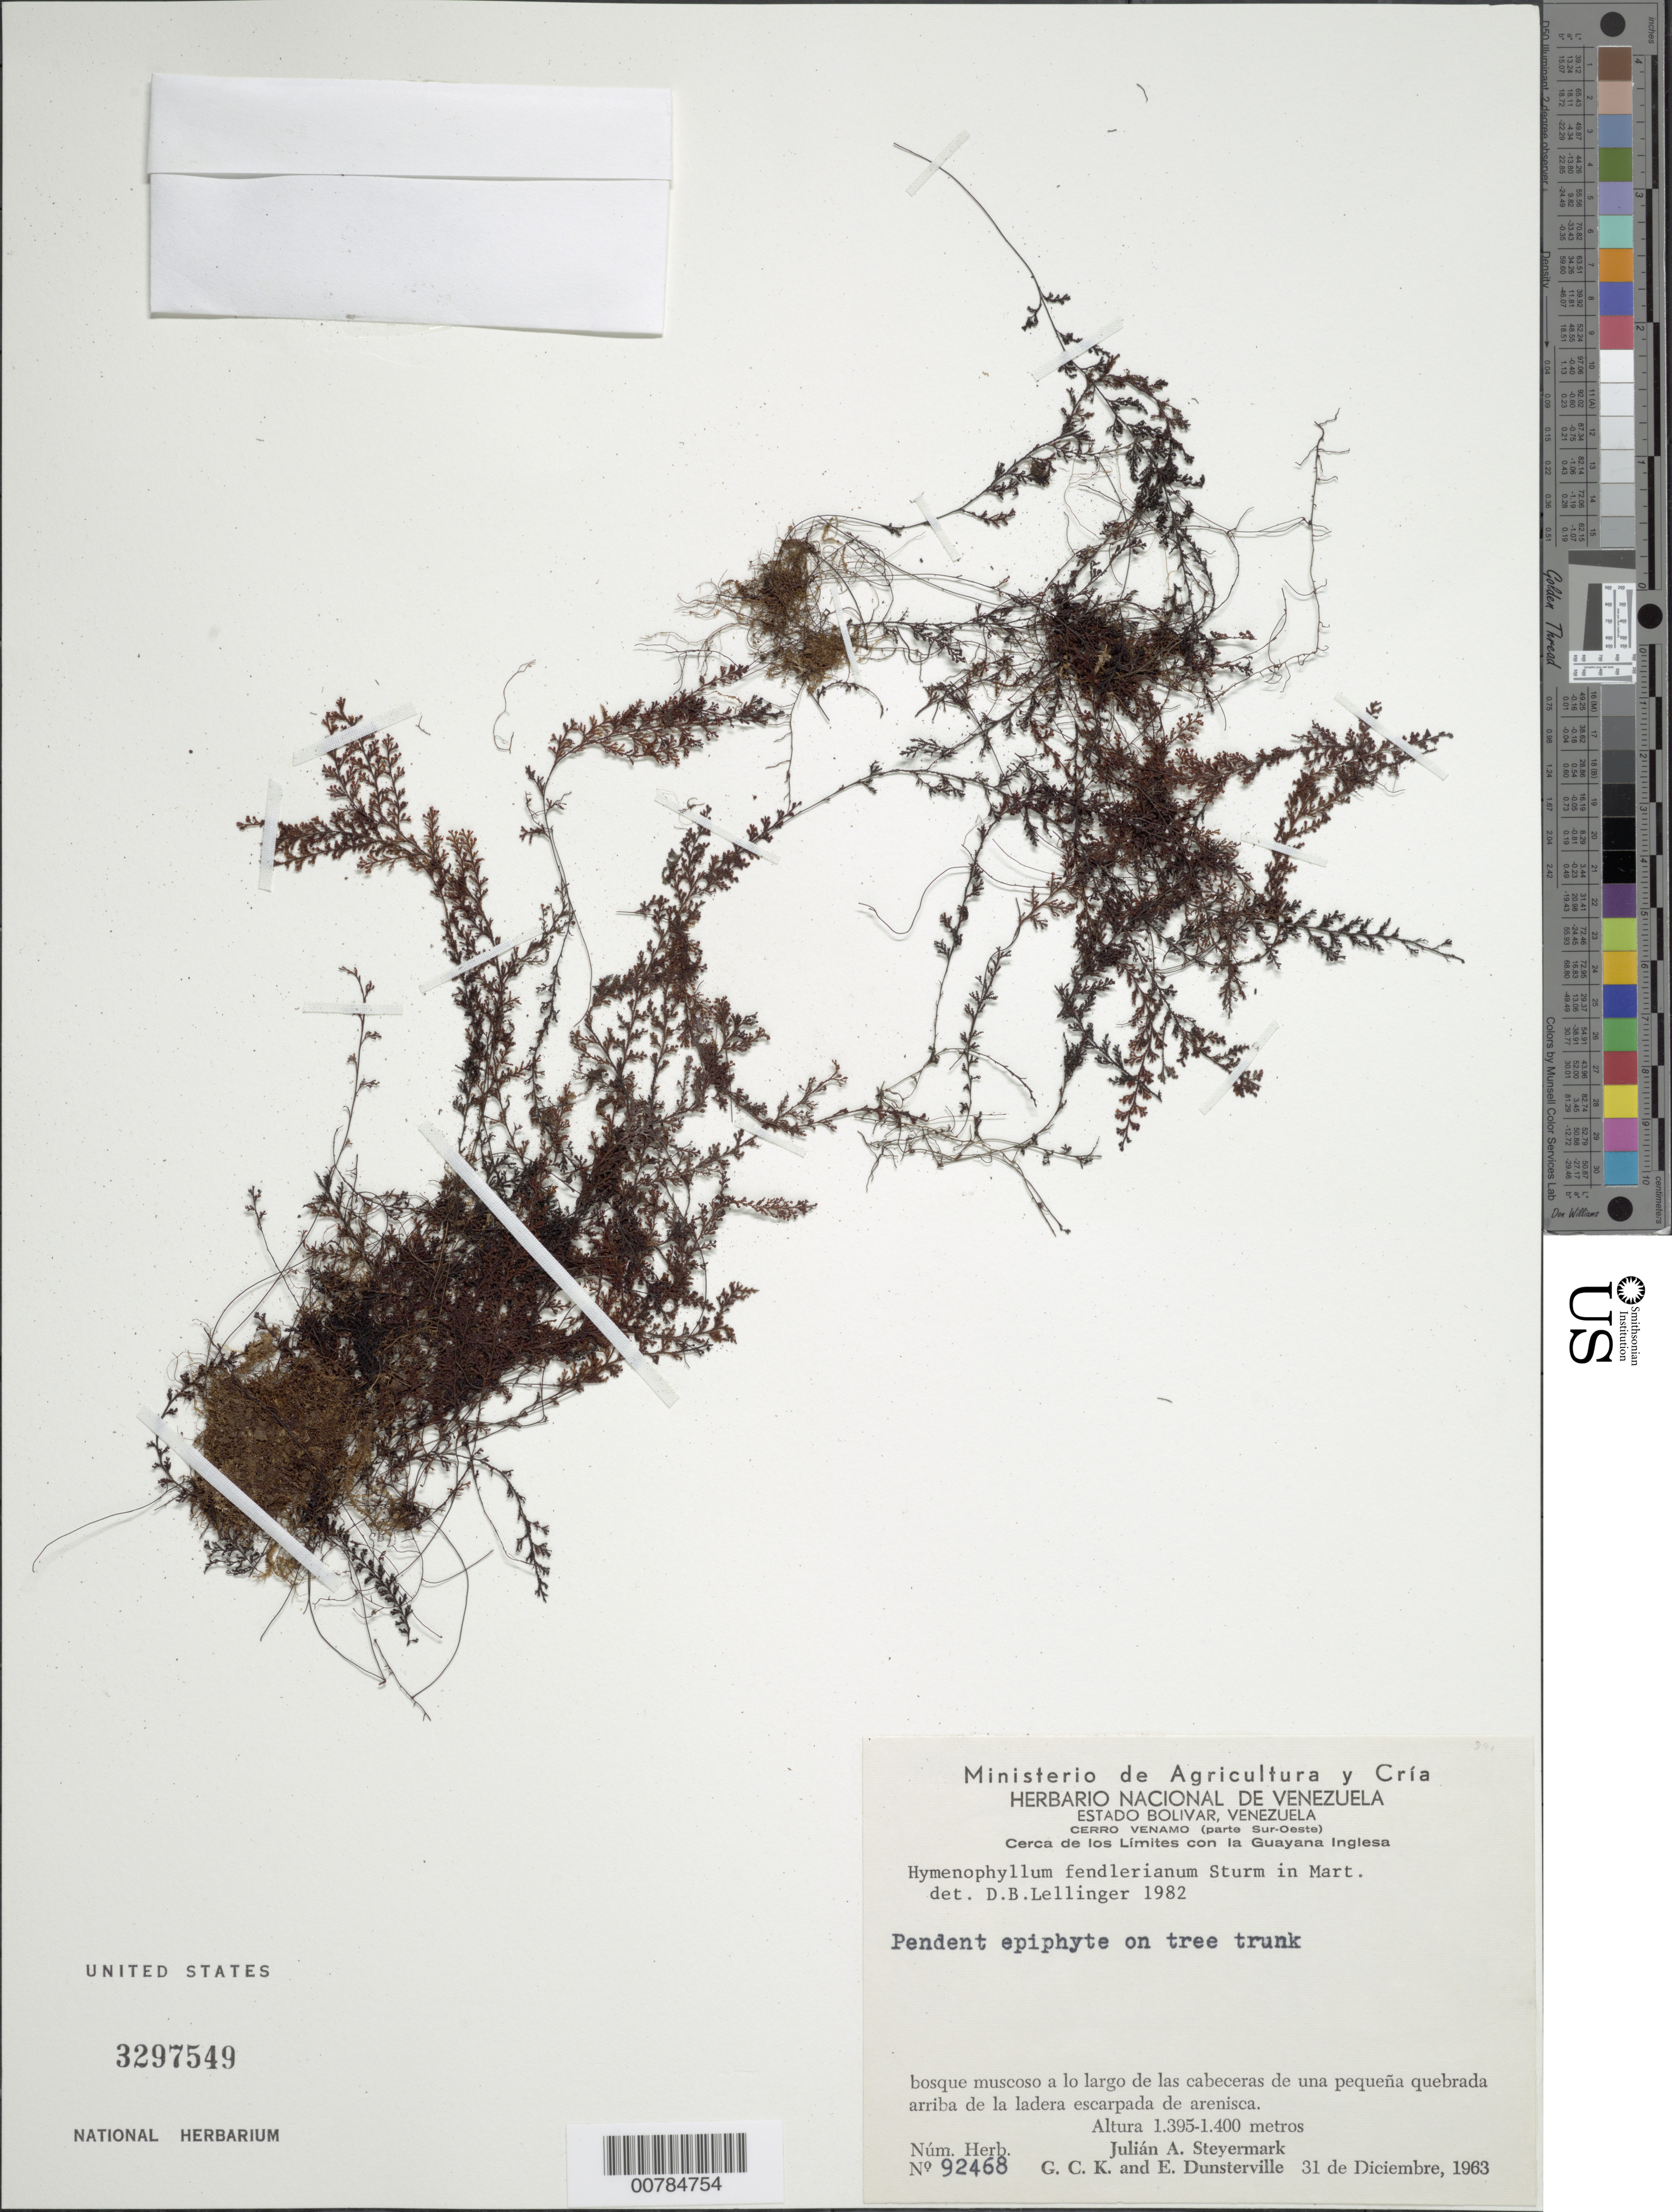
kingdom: Plantae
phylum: Tracheophyta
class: Polypodiopsida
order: Hymenophyllales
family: Hymenophyllaceae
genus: Hymenophyllum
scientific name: Hymenophyllum fendlerianum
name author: J.W. Sturm in Mart.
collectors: J. Steyermark, G. C. K. Dunsterville & E. Dunsterville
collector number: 92468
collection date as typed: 31-Dec-63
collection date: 1963-12-31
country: Venezuela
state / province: Bolívar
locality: Cerro Venamo, Río Venamo, cerca de los limites con Guayana Inglesa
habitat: Bosque muscoso a lo largo de las cabeceras de una pequena quebrada arriba de la ladera escarpada de arenisca; on tree trunk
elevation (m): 1395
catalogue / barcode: US 3297549